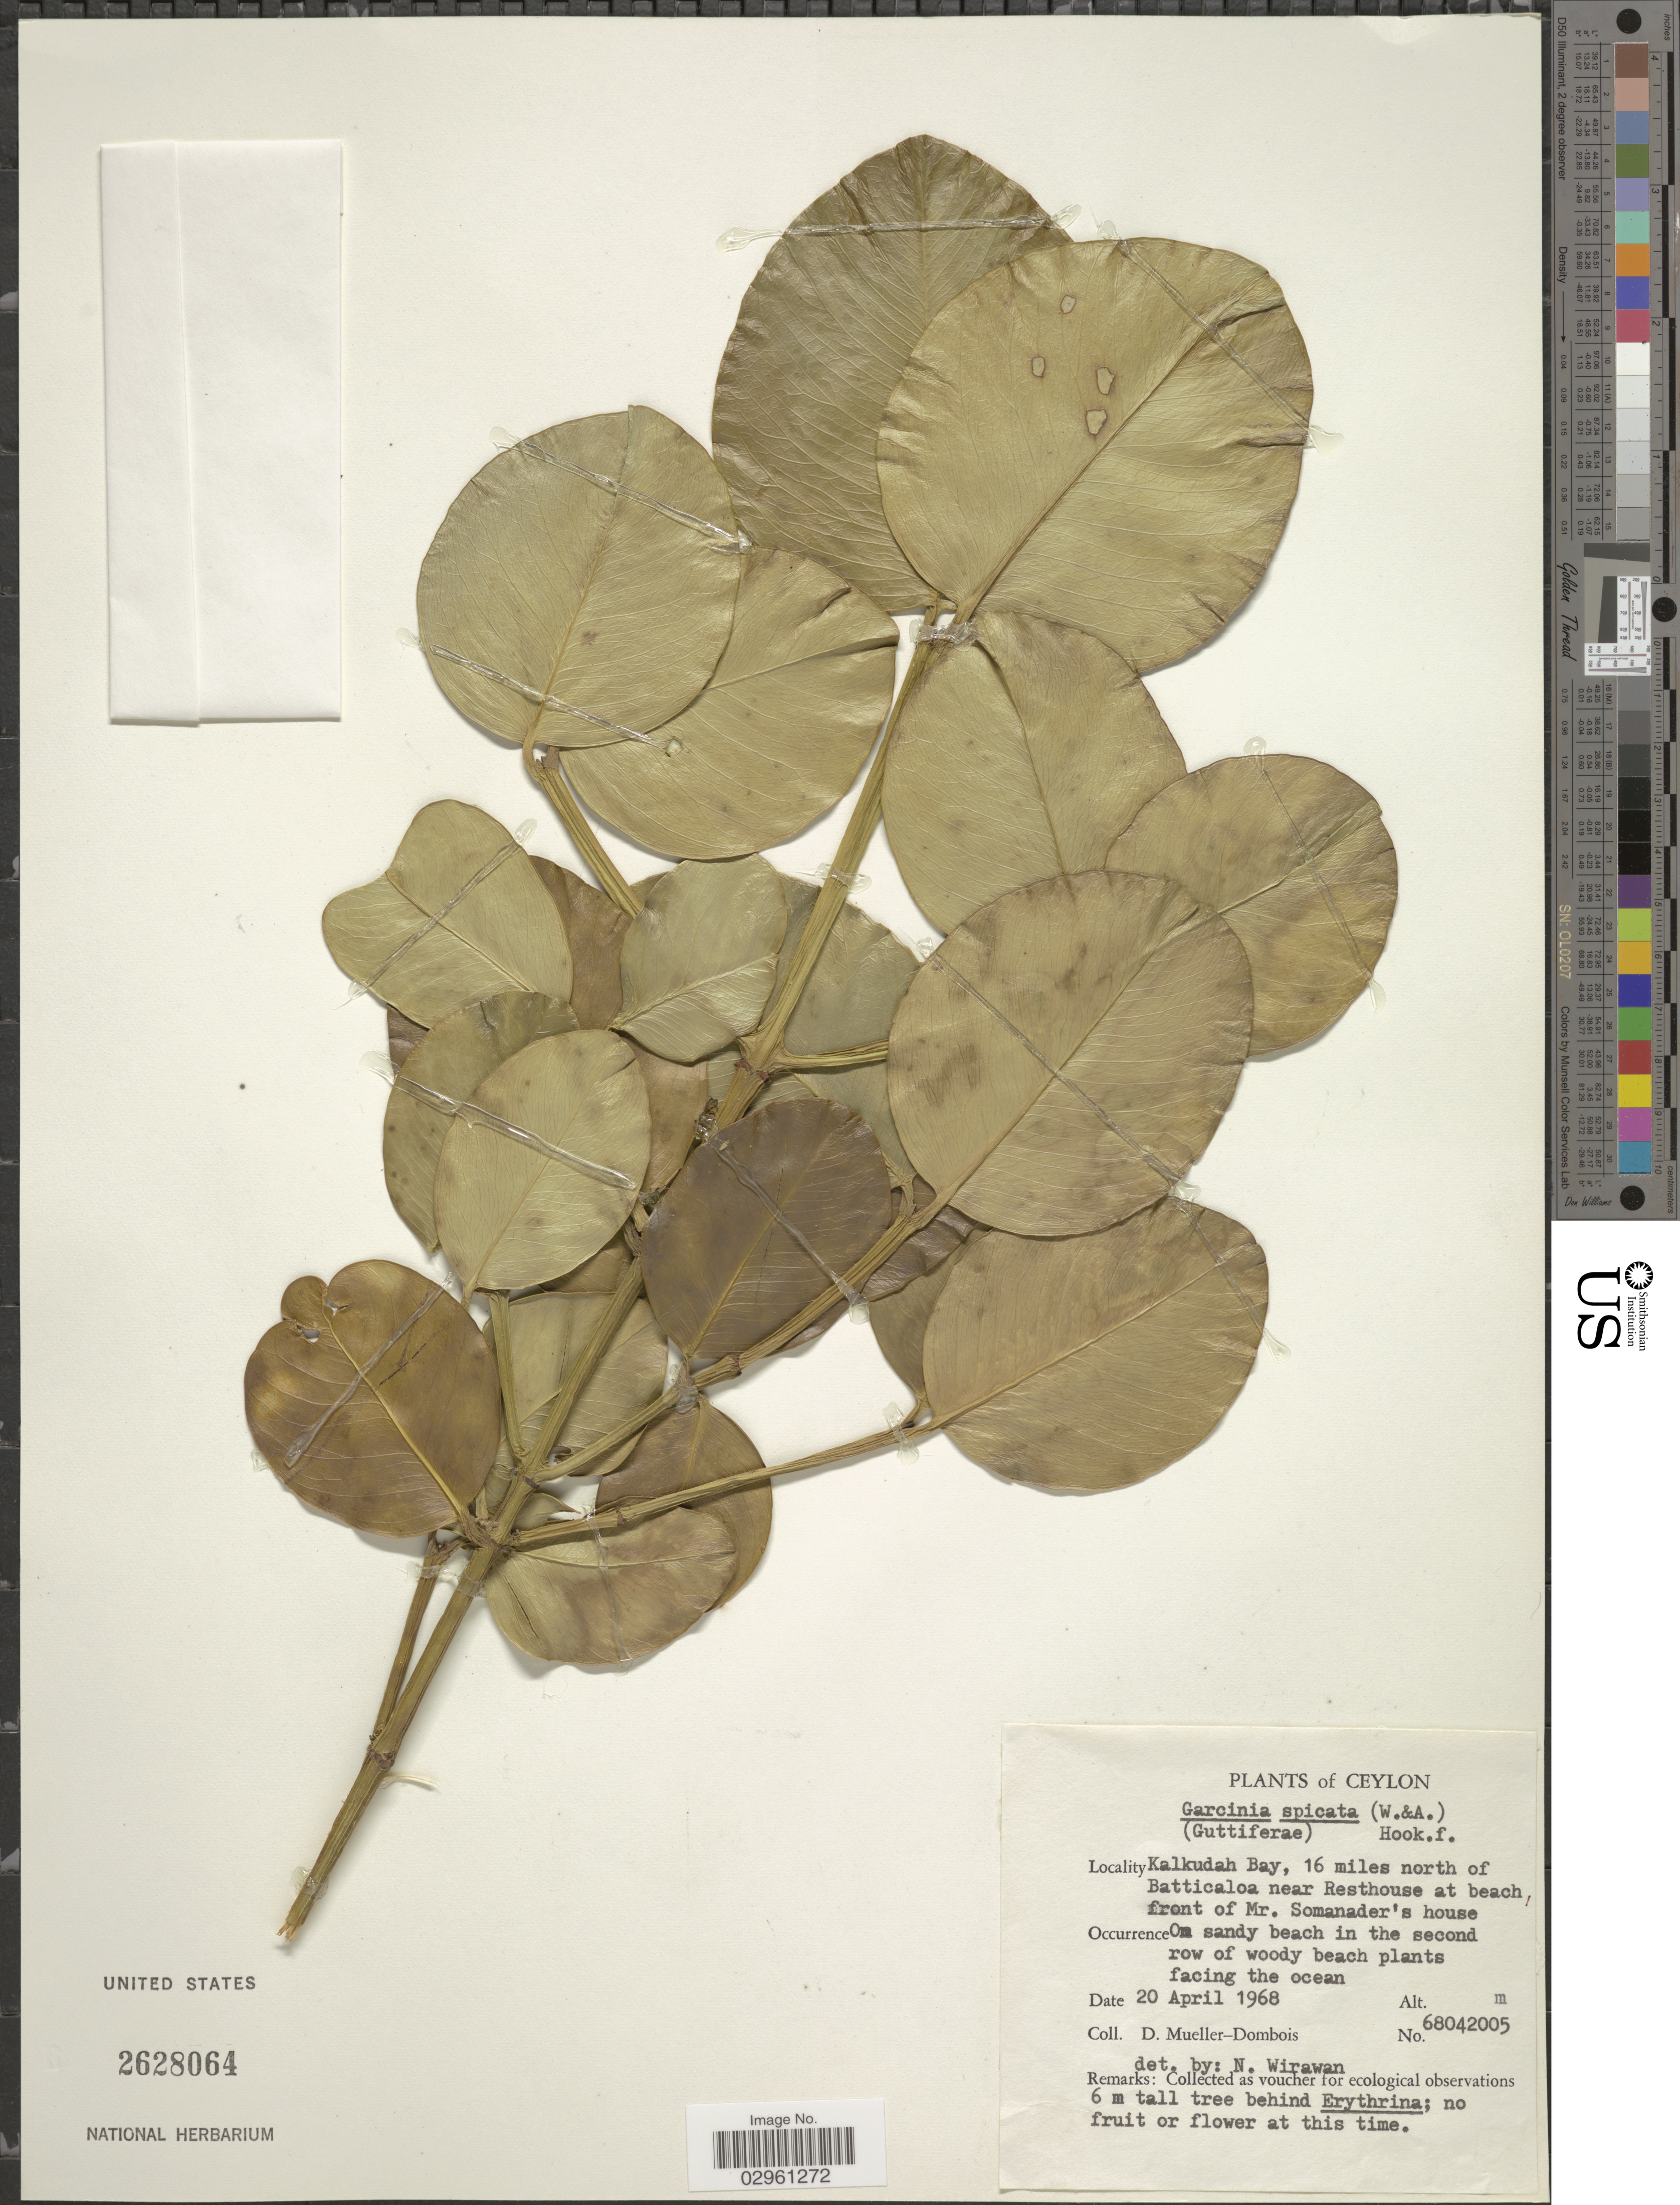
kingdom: Plantae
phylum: Tracheophyta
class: Magnoliopsida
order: Malpighiales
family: Clusiaceae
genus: Garcinia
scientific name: Garcinia spicata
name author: Hook. f.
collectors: D. Mueller-Dombois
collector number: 68042005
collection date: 1968-04-20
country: Sri Lanka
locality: Ceylon. Kalkudah Bay, 16 miles north of Batticaloa near Resthouse at beach, front of Mr. Somander's House.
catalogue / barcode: US 2628064